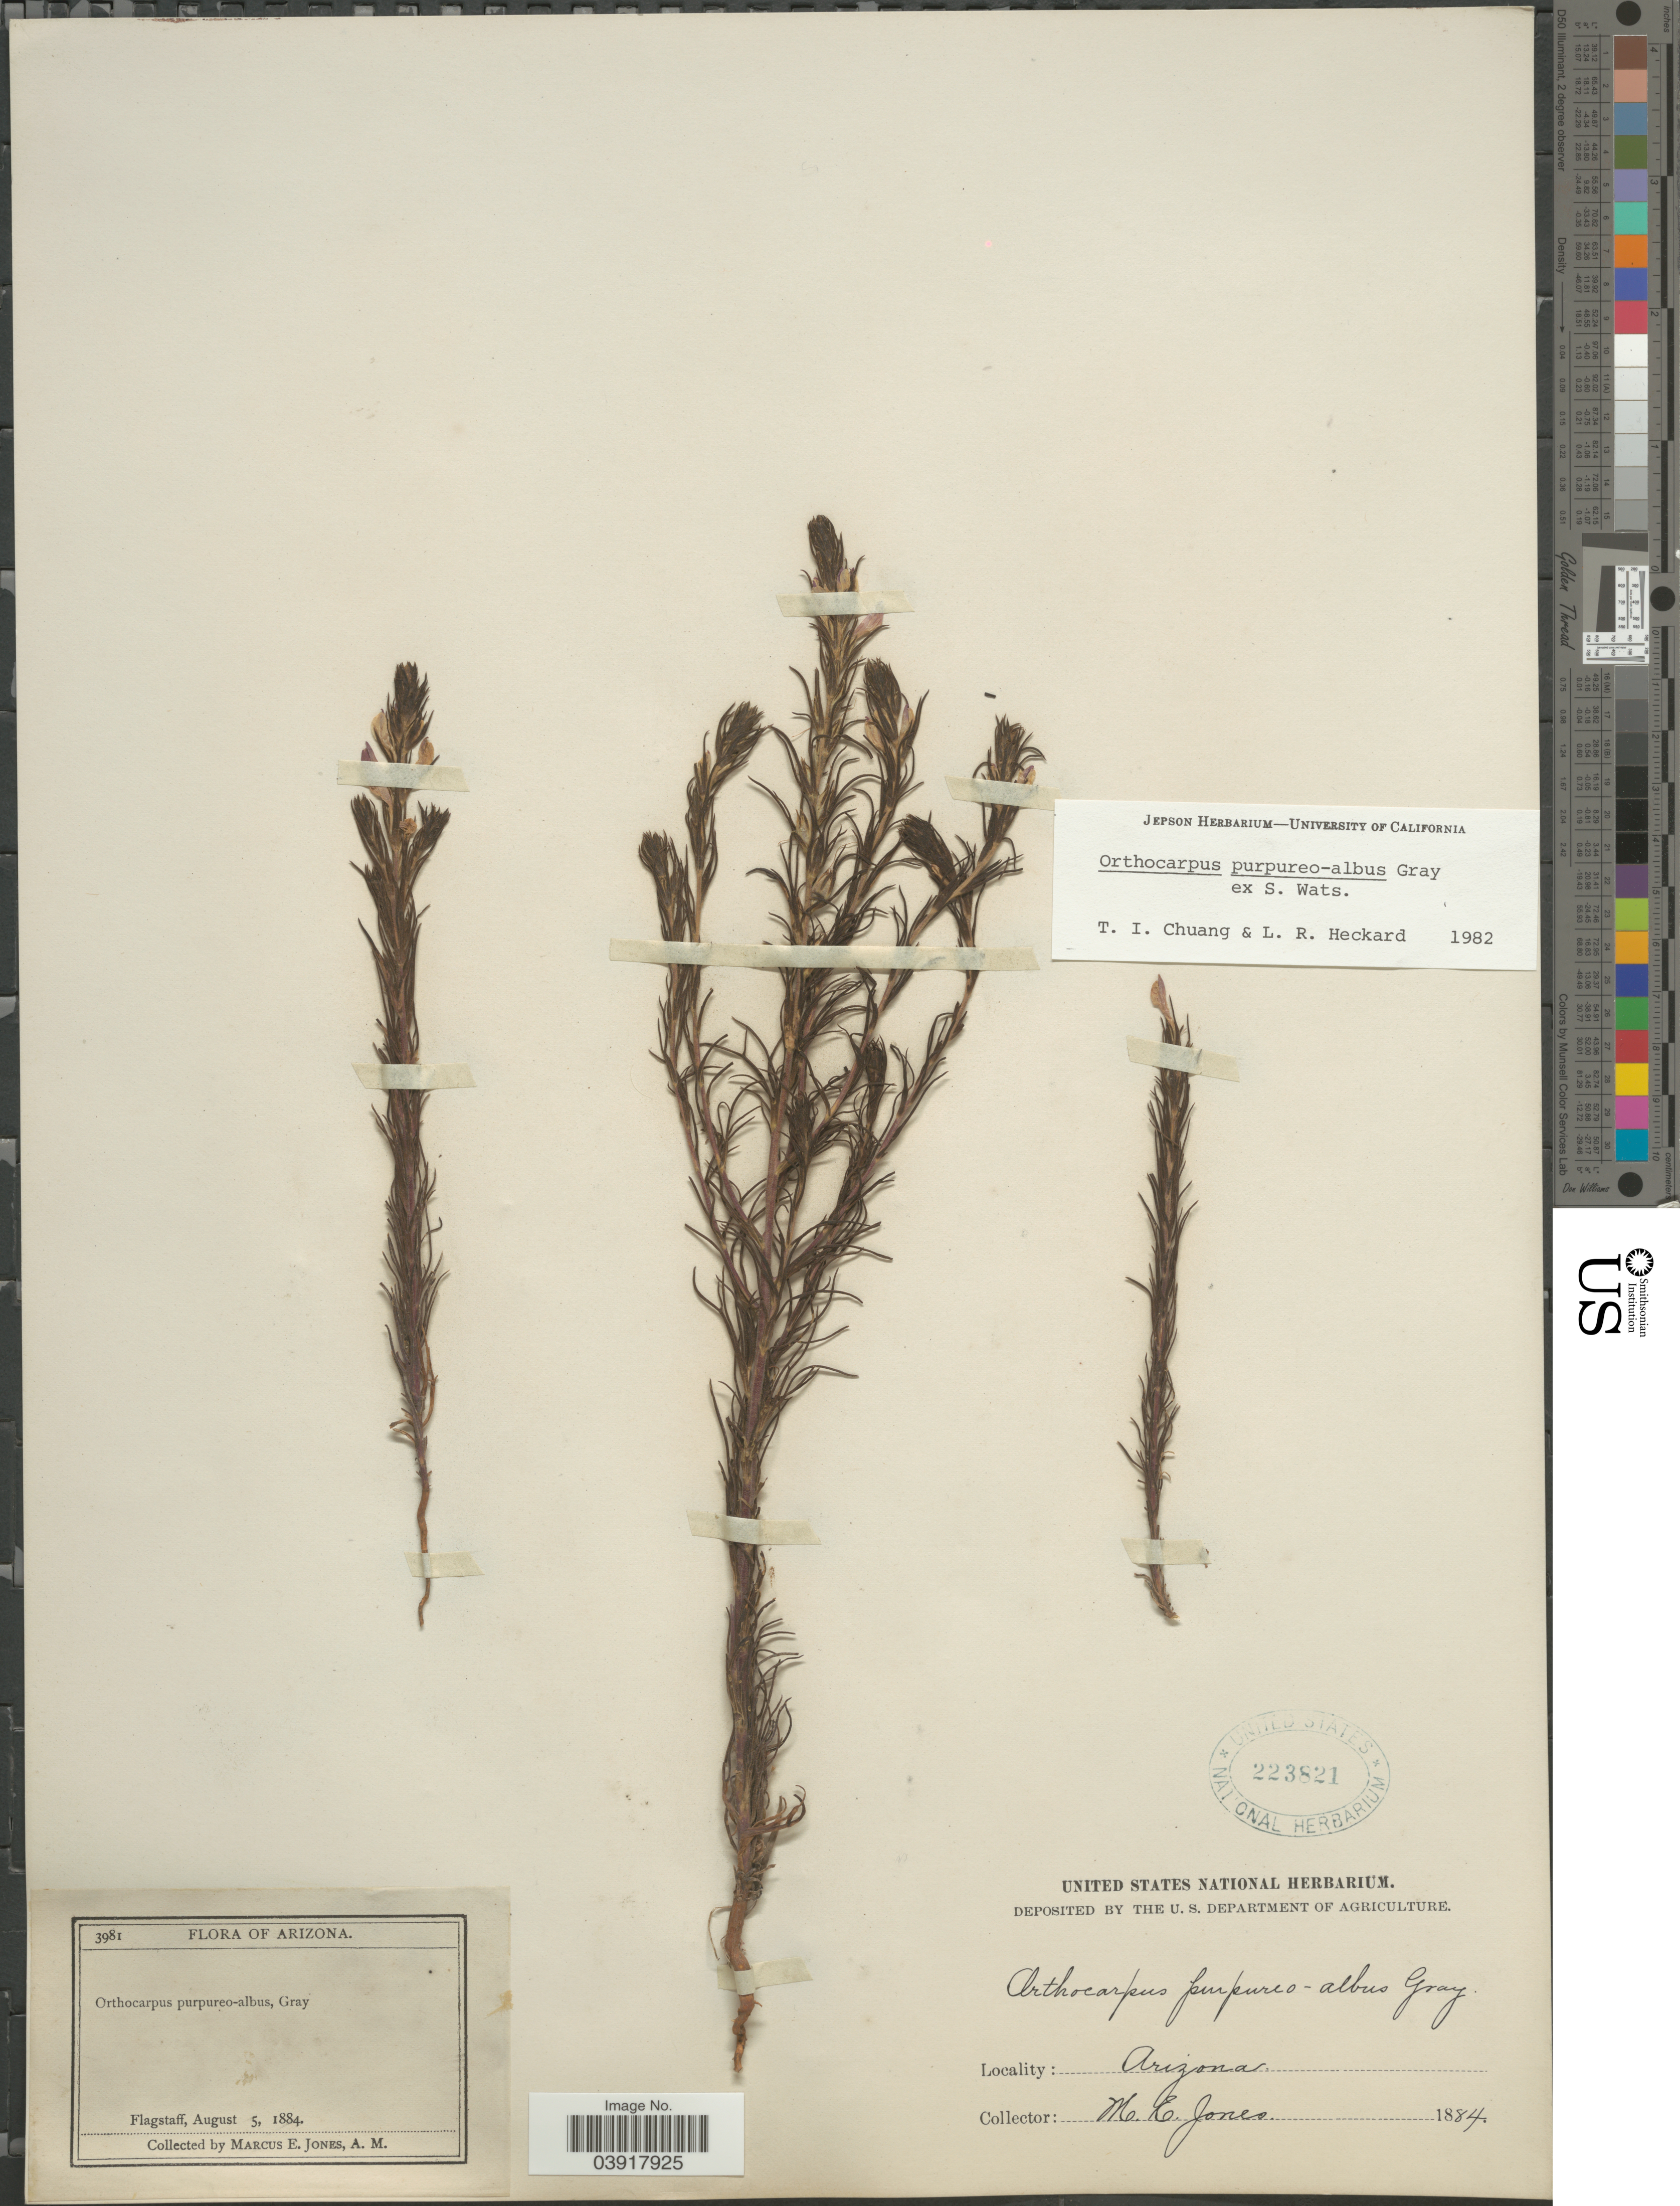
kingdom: Plantae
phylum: Tracheophyta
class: Magnoliopsida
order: Lamiales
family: Orobanchaceae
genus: Orthocarpus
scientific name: Orthocarpus purpureo-albus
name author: A. Gray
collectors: M. E. Jones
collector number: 3981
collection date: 1884-08-05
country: United States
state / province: Arizona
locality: Flagstaff.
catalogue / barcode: US 223821